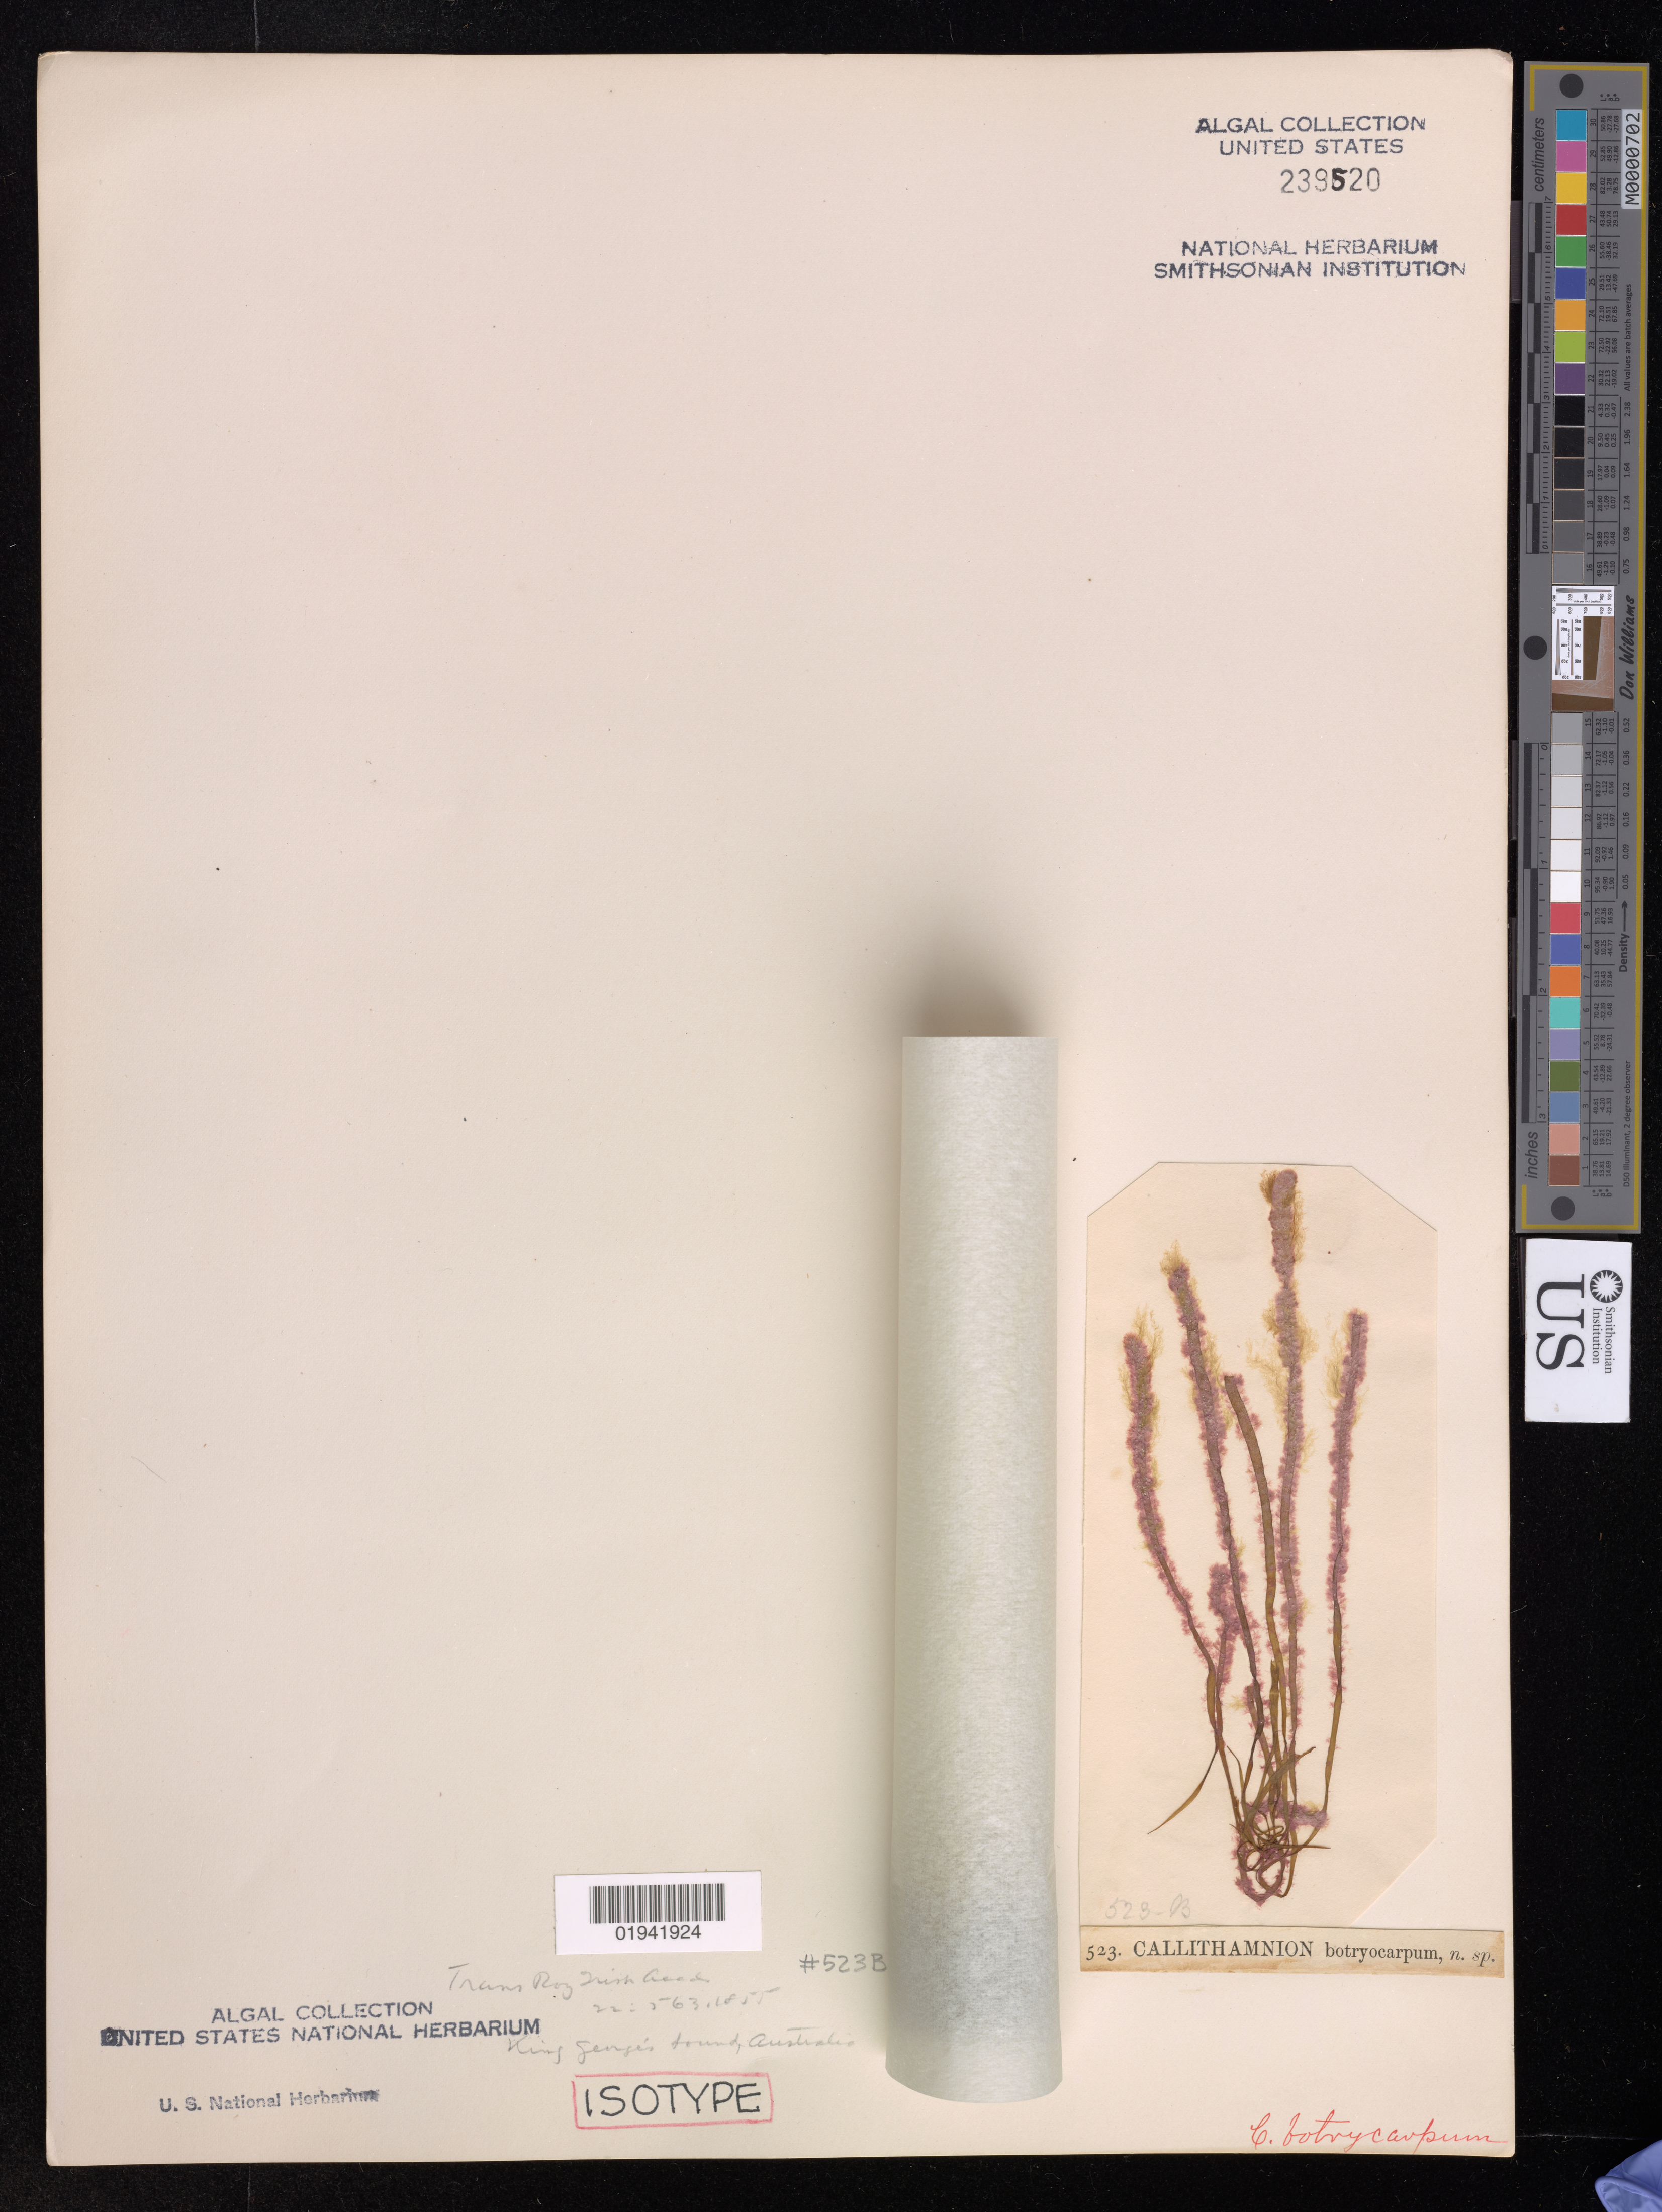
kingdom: Plantae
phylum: Rhodophyta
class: Florideophyceae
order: Ceramiales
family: Callithamniaceae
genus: Callithamnion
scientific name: Callithamnion botryocarpum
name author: Harv.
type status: Isotype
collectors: W. Harvey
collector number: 523B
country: Australia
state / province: Western Australia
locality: King George's Sound.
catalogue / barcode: US 239520